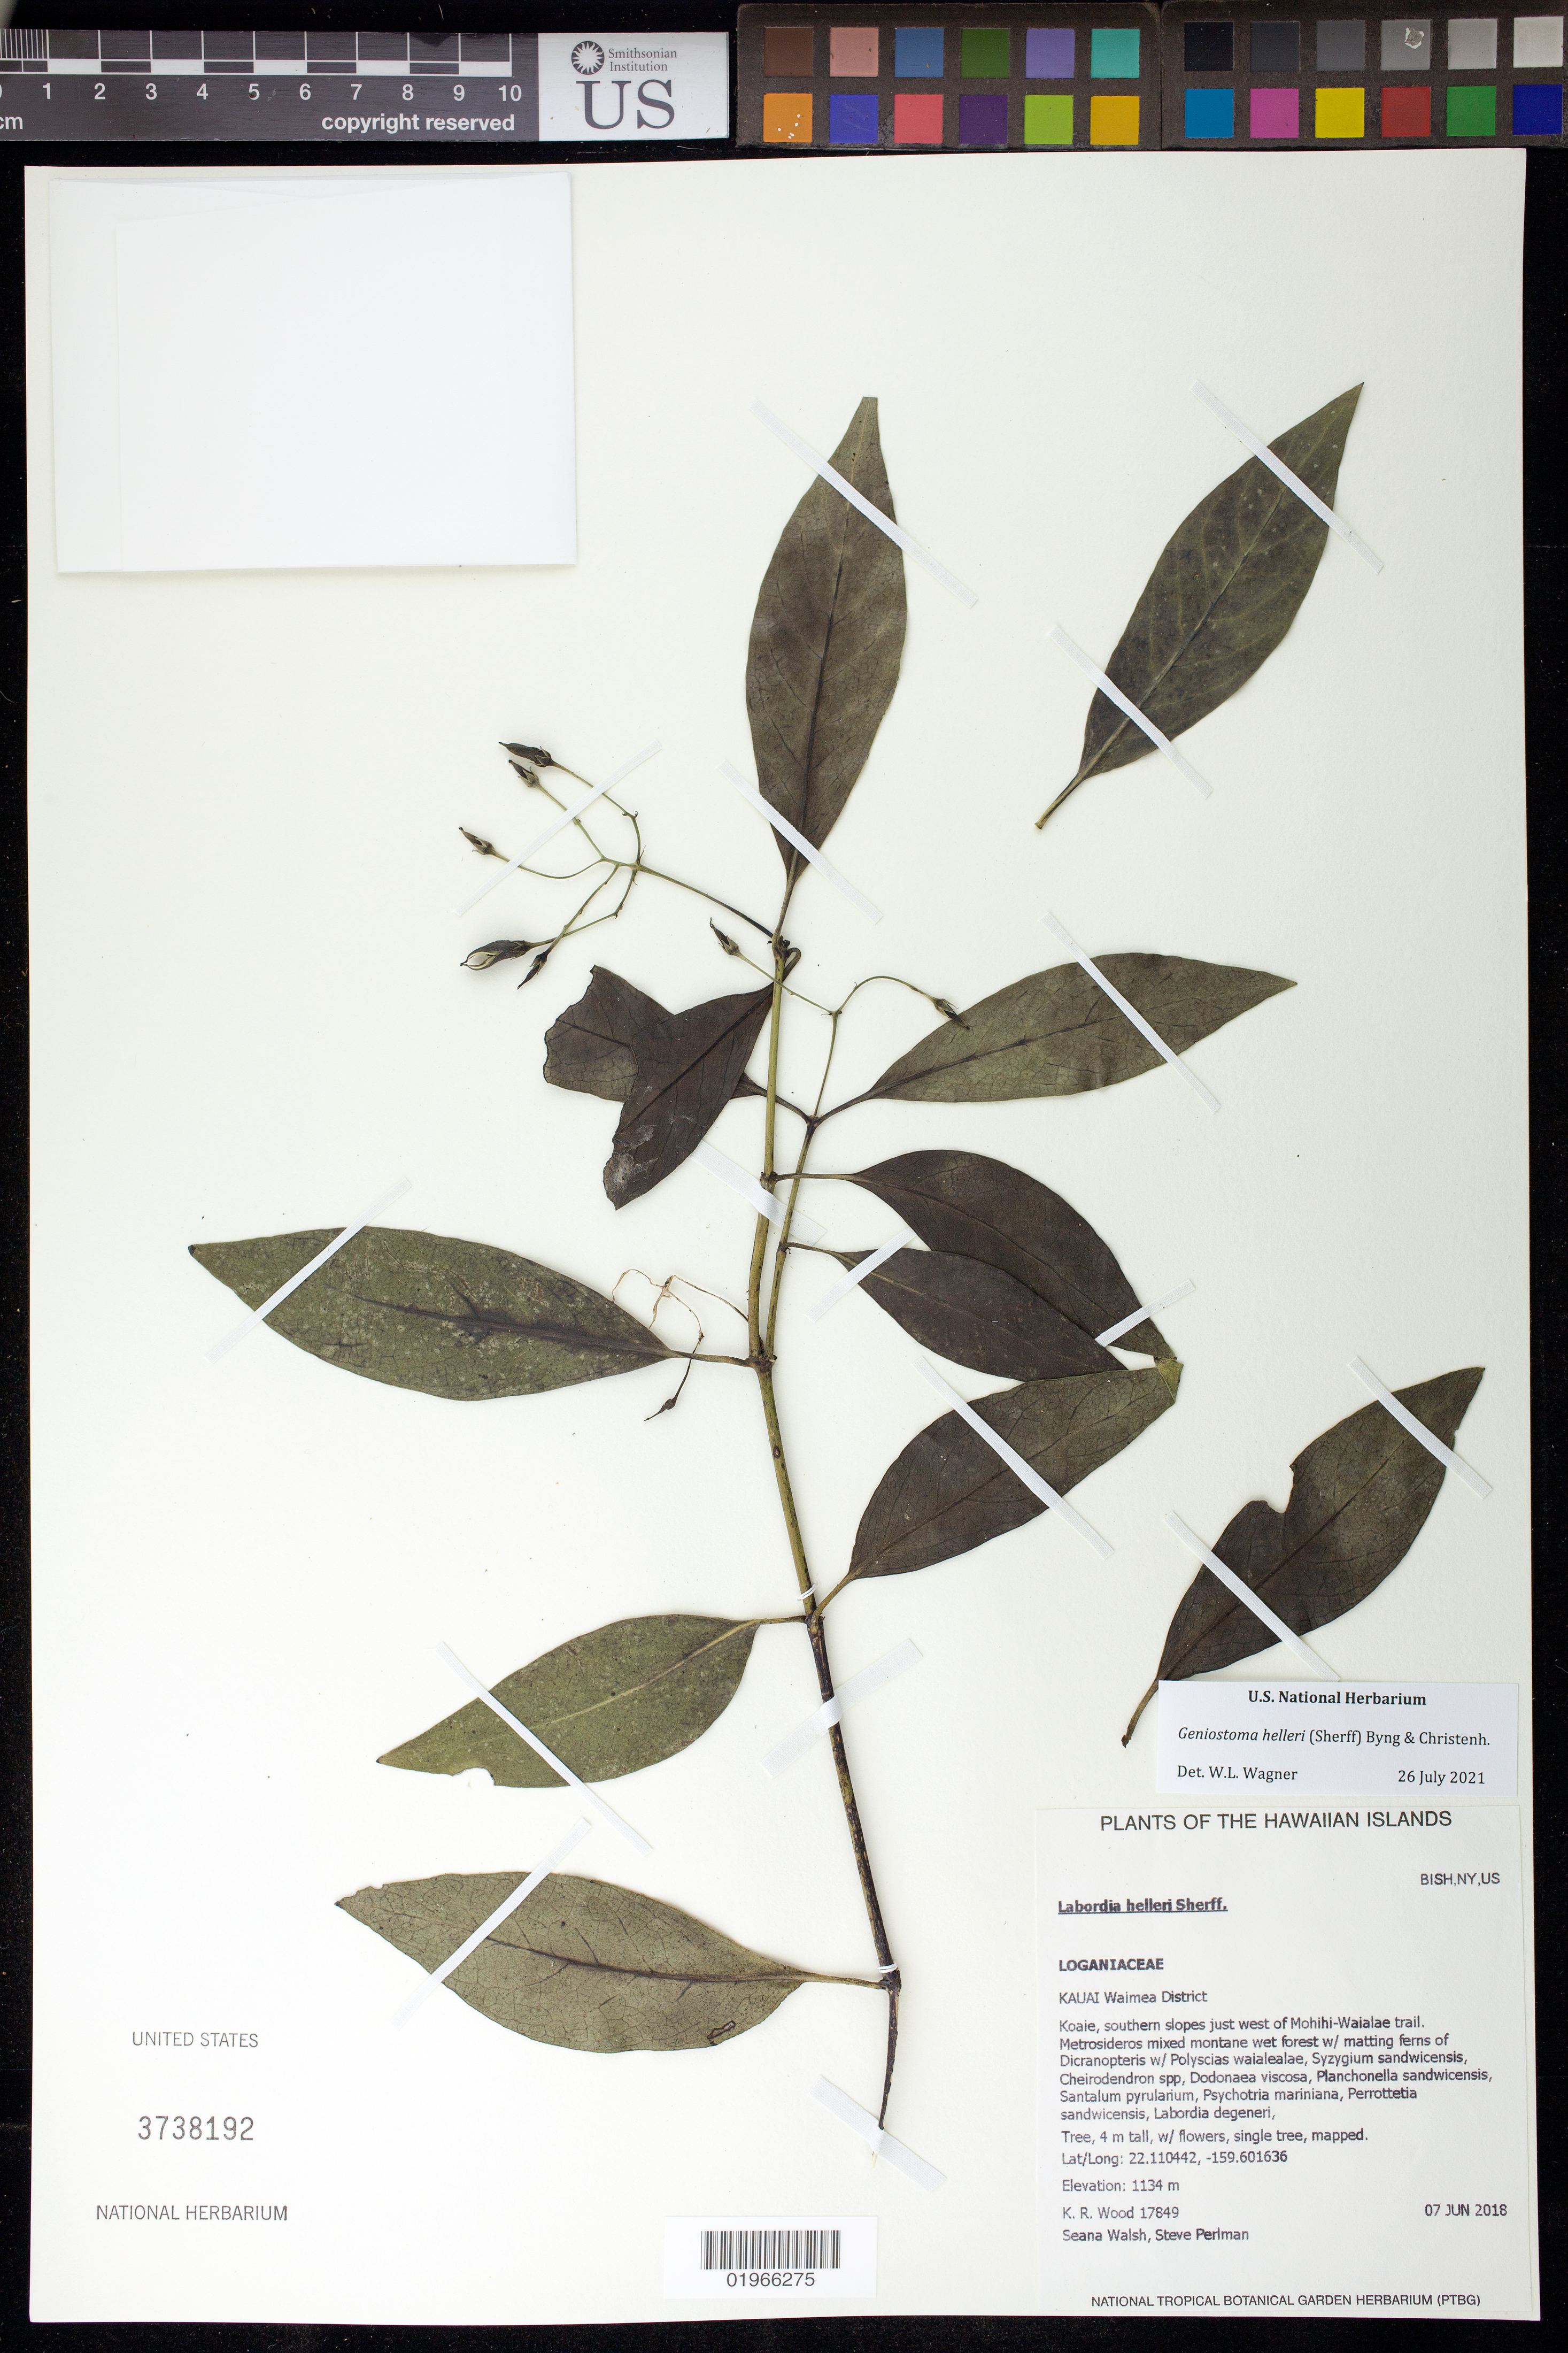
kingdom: Plantae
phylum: Tracheophyta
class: Magnoliopsida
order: Gentianales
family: Loganiaceae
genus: Geniostoma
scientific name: Geniostoma helleri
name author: (Sherff) Byng & Christenh.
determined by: Wagner, W. L., (BOT), Smithsonian Institution - National Museum of Natural History (UNITED STATES)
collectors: K. R. Wood, S. Walsh & S. P. Perlman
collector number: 17849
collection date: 2018-06-07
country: United States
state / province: Hawaii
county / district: Kauai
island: Kaua'i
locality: Waimea District, Koaie, southern slopes just west of Mohihi-Waialae trail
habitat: Mixed montane wet forest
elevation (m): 1134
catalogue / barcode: US 3738192